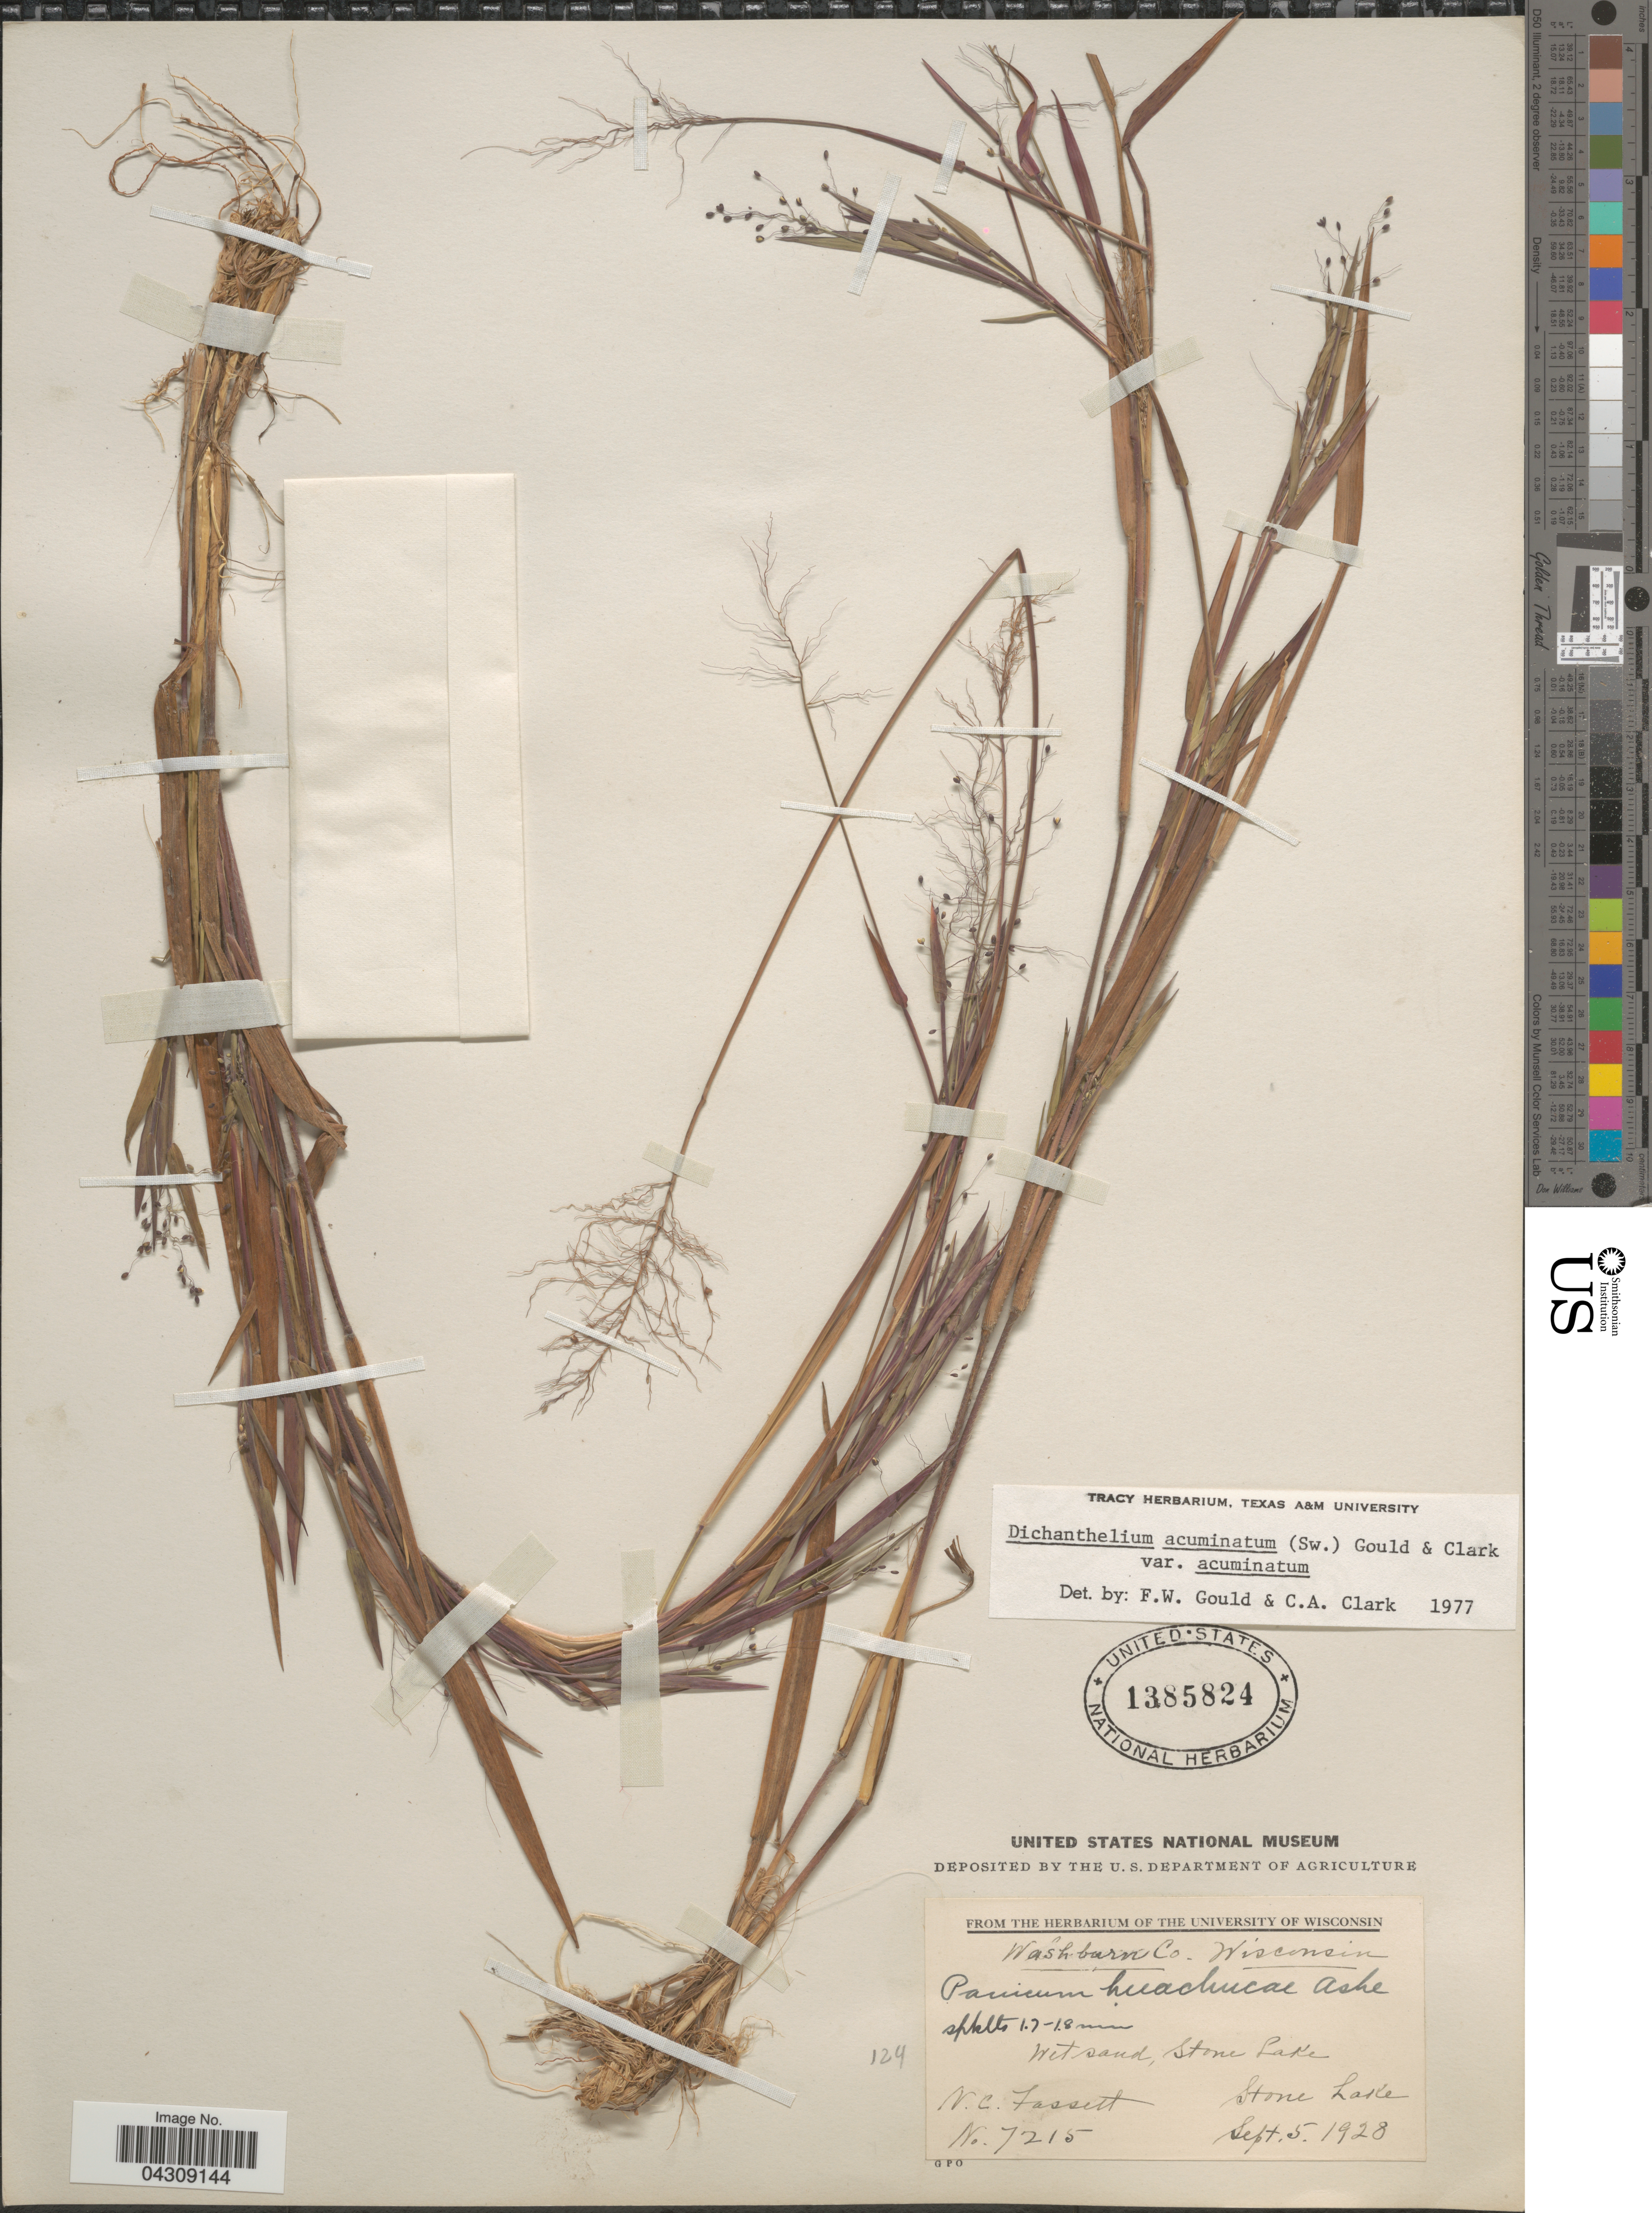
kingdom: Plantae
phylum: Tracheophyta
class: Liliopsida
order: Poales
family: Poaceae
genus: Dichanthelium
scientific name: Dichanthelium acuminatum var. acuminatum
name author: (Sw.) Gould & C.A. Clark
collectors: N. C. Fassett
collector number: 7215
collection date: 1928-09-05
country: United States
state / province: Wisconsin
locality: Washburn Co. Stone Lake.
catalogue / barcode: US 1385824